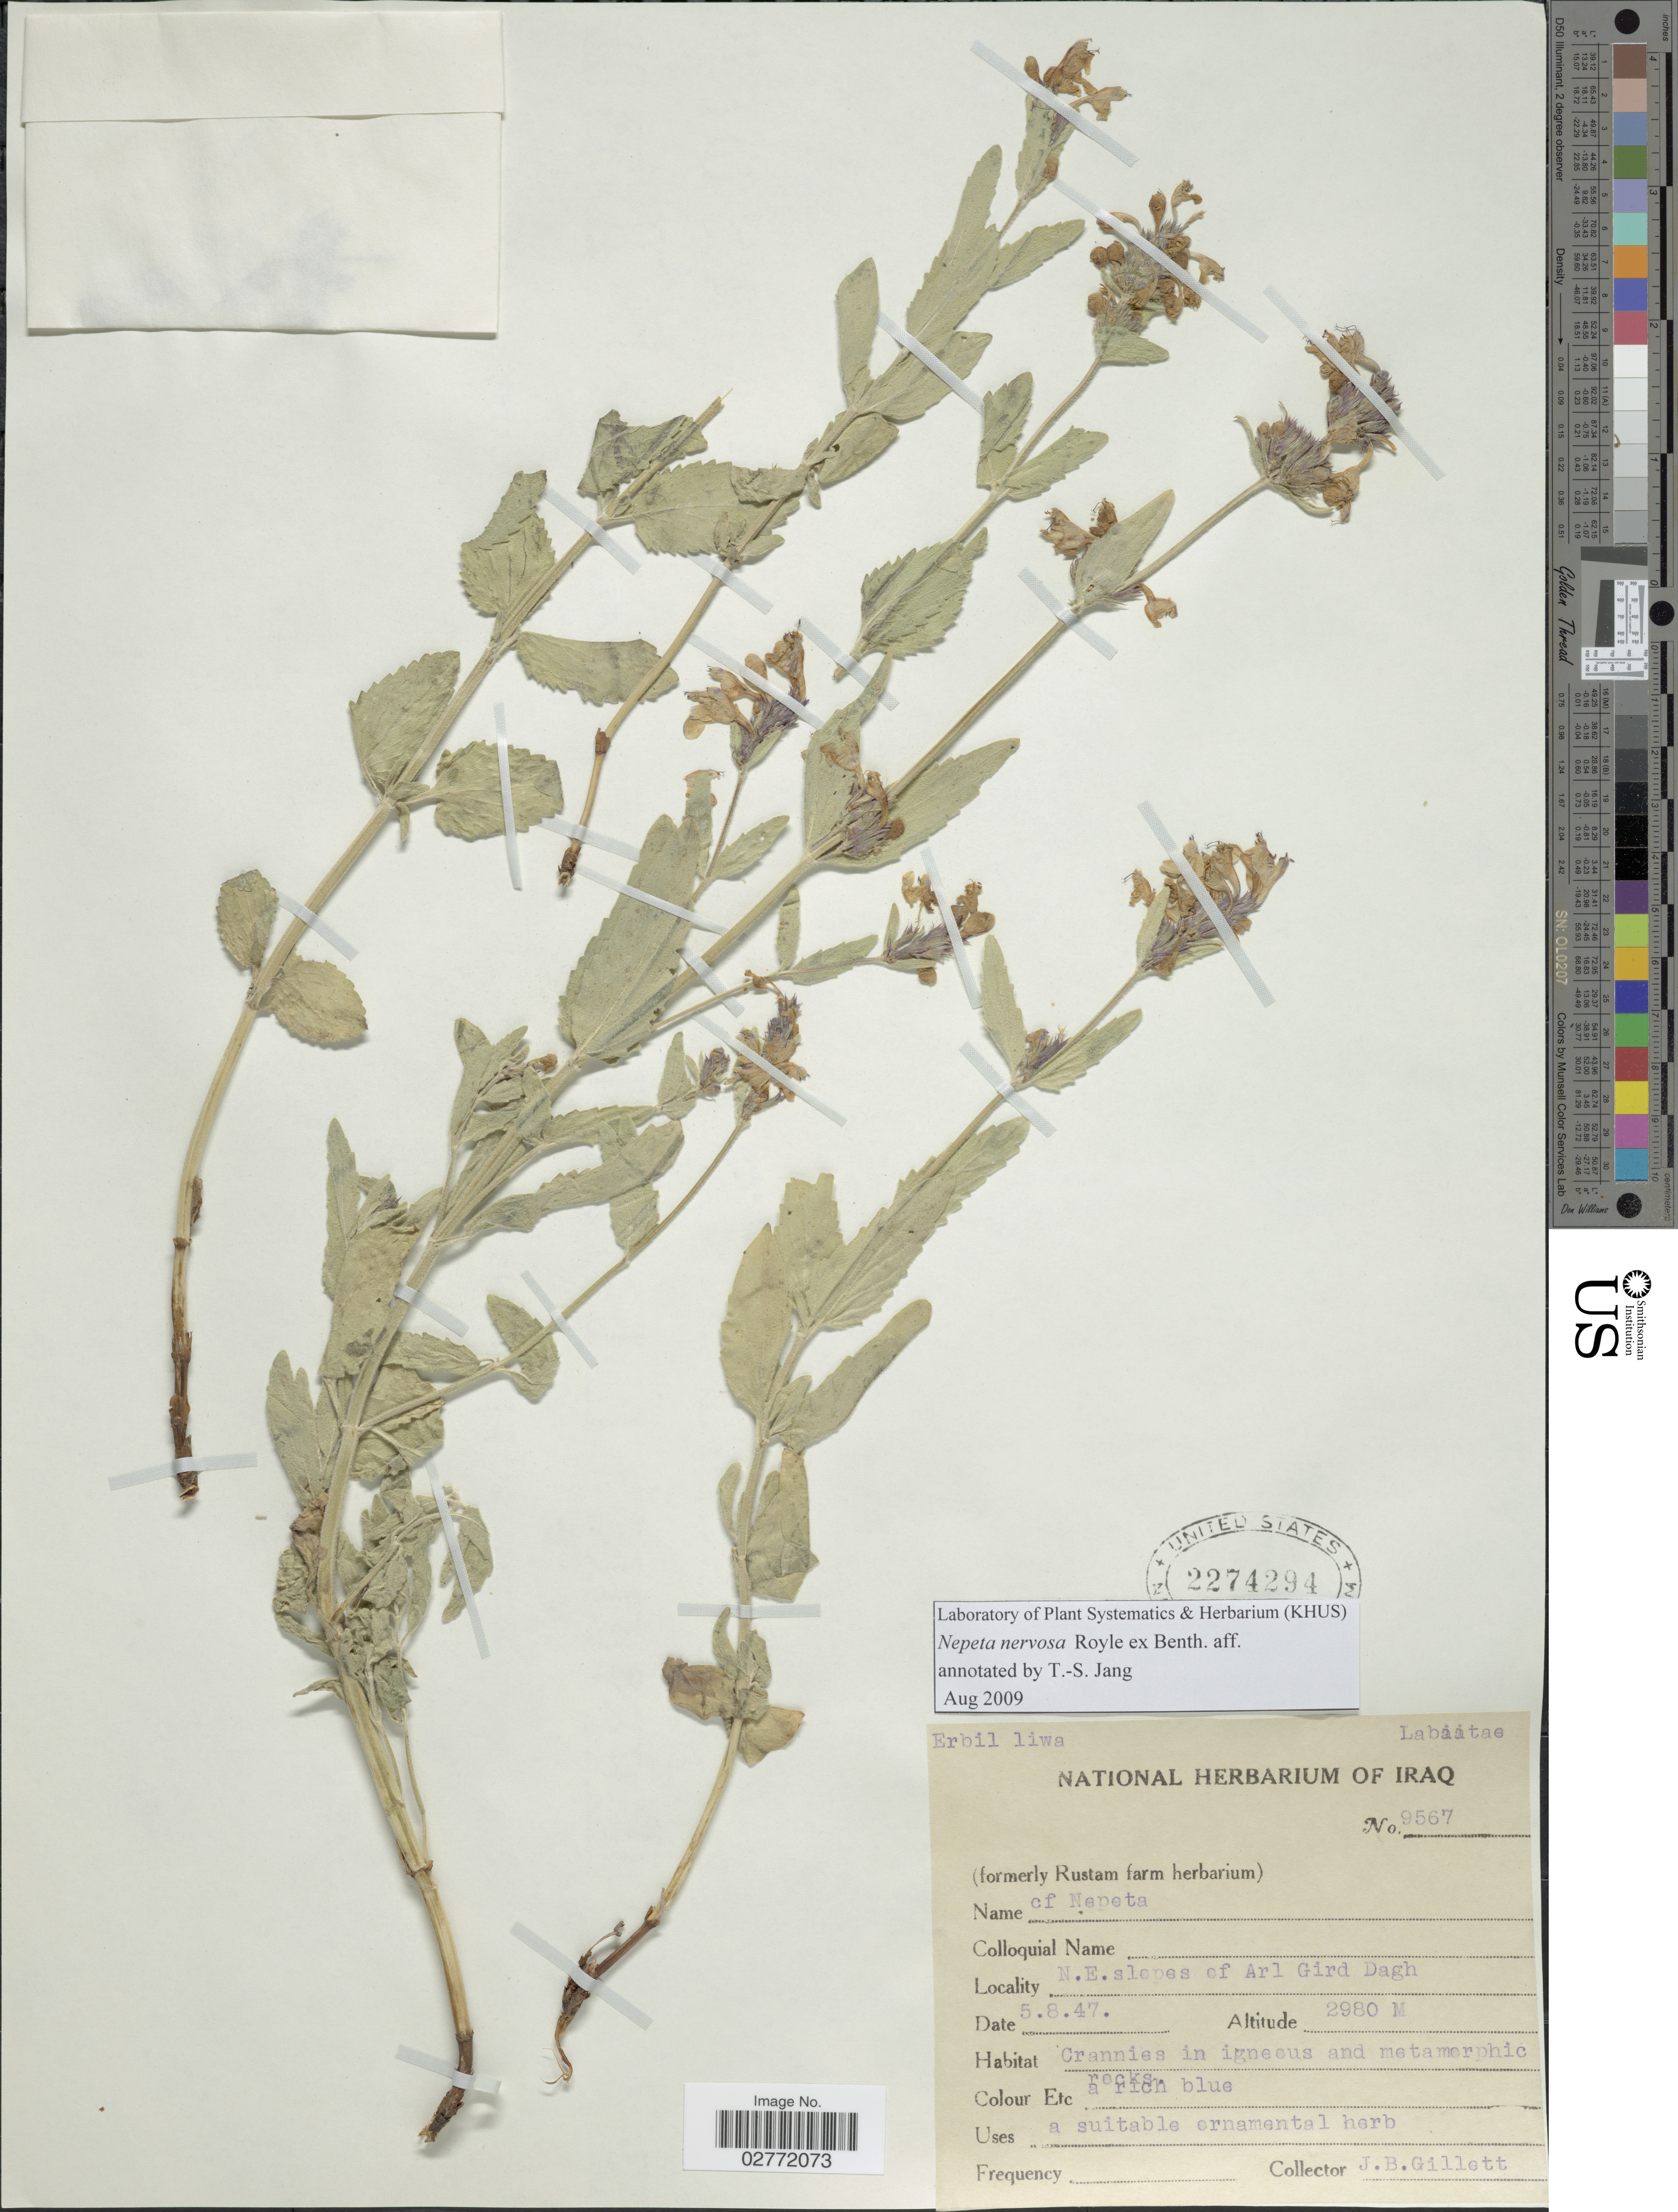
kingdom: Plantae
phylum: Tracheophyta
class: Magnoliopsida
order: Lamiales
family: Lamiaceae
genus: Nepeta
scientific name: Nepeta nervosa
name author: Royle ex Benth.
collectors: J. B. Gillett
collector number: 9567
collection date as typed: Transcribed d/m/y: 5/8/47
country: Iraq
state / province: Arbīl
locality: Erbil liwa. N.E. slopes of Arl Gird Dagh.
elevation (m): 2980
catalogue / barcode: US 2274294